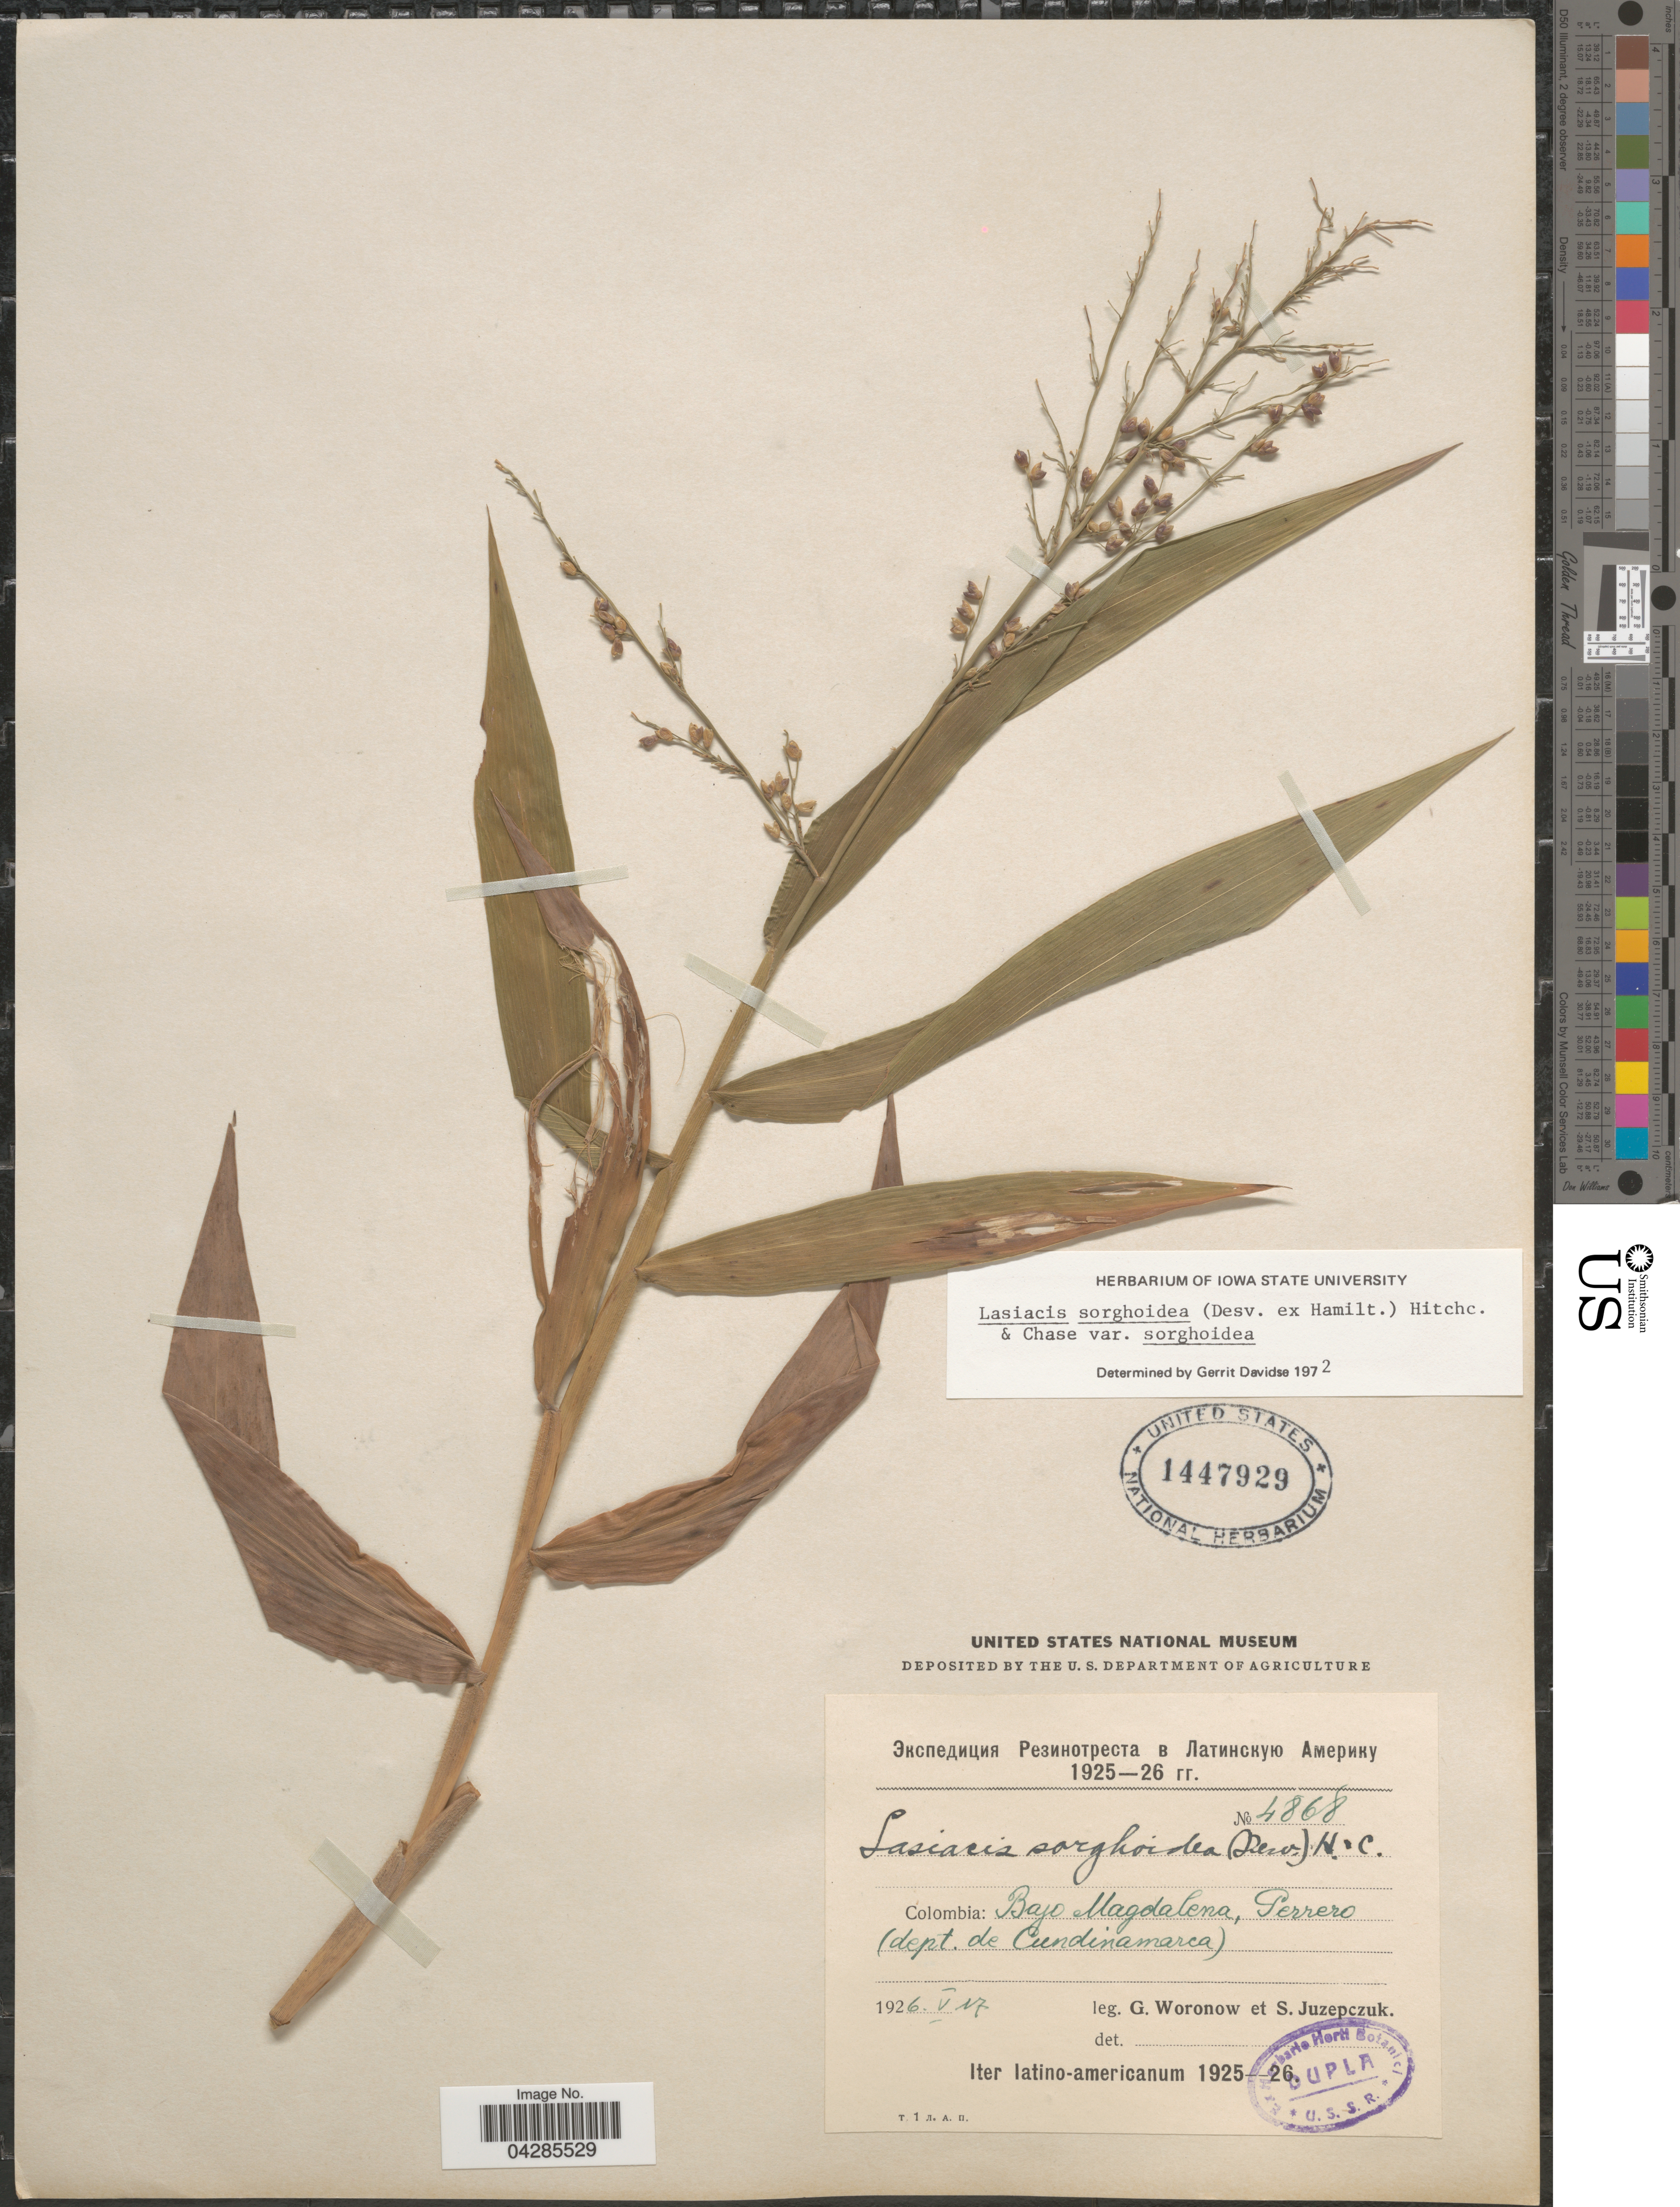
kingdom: Plantae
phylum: Tracheophyta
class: Liliopsida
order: Poales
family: Poaceae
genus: Lasiacis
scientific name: Lasiacis sorghoidea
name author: (Desv. ex Ham.) Hitchc. & Chase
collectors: G. Woronow & S. V. Juzepczuk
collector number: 4868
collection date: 1926-05-17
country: Colombia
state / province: Cundinamarca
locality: Bajo Magdalena, Perrero (dept. de Cundinamarca). Iter latino-americanum 1925-26.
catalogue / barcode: US 1447929